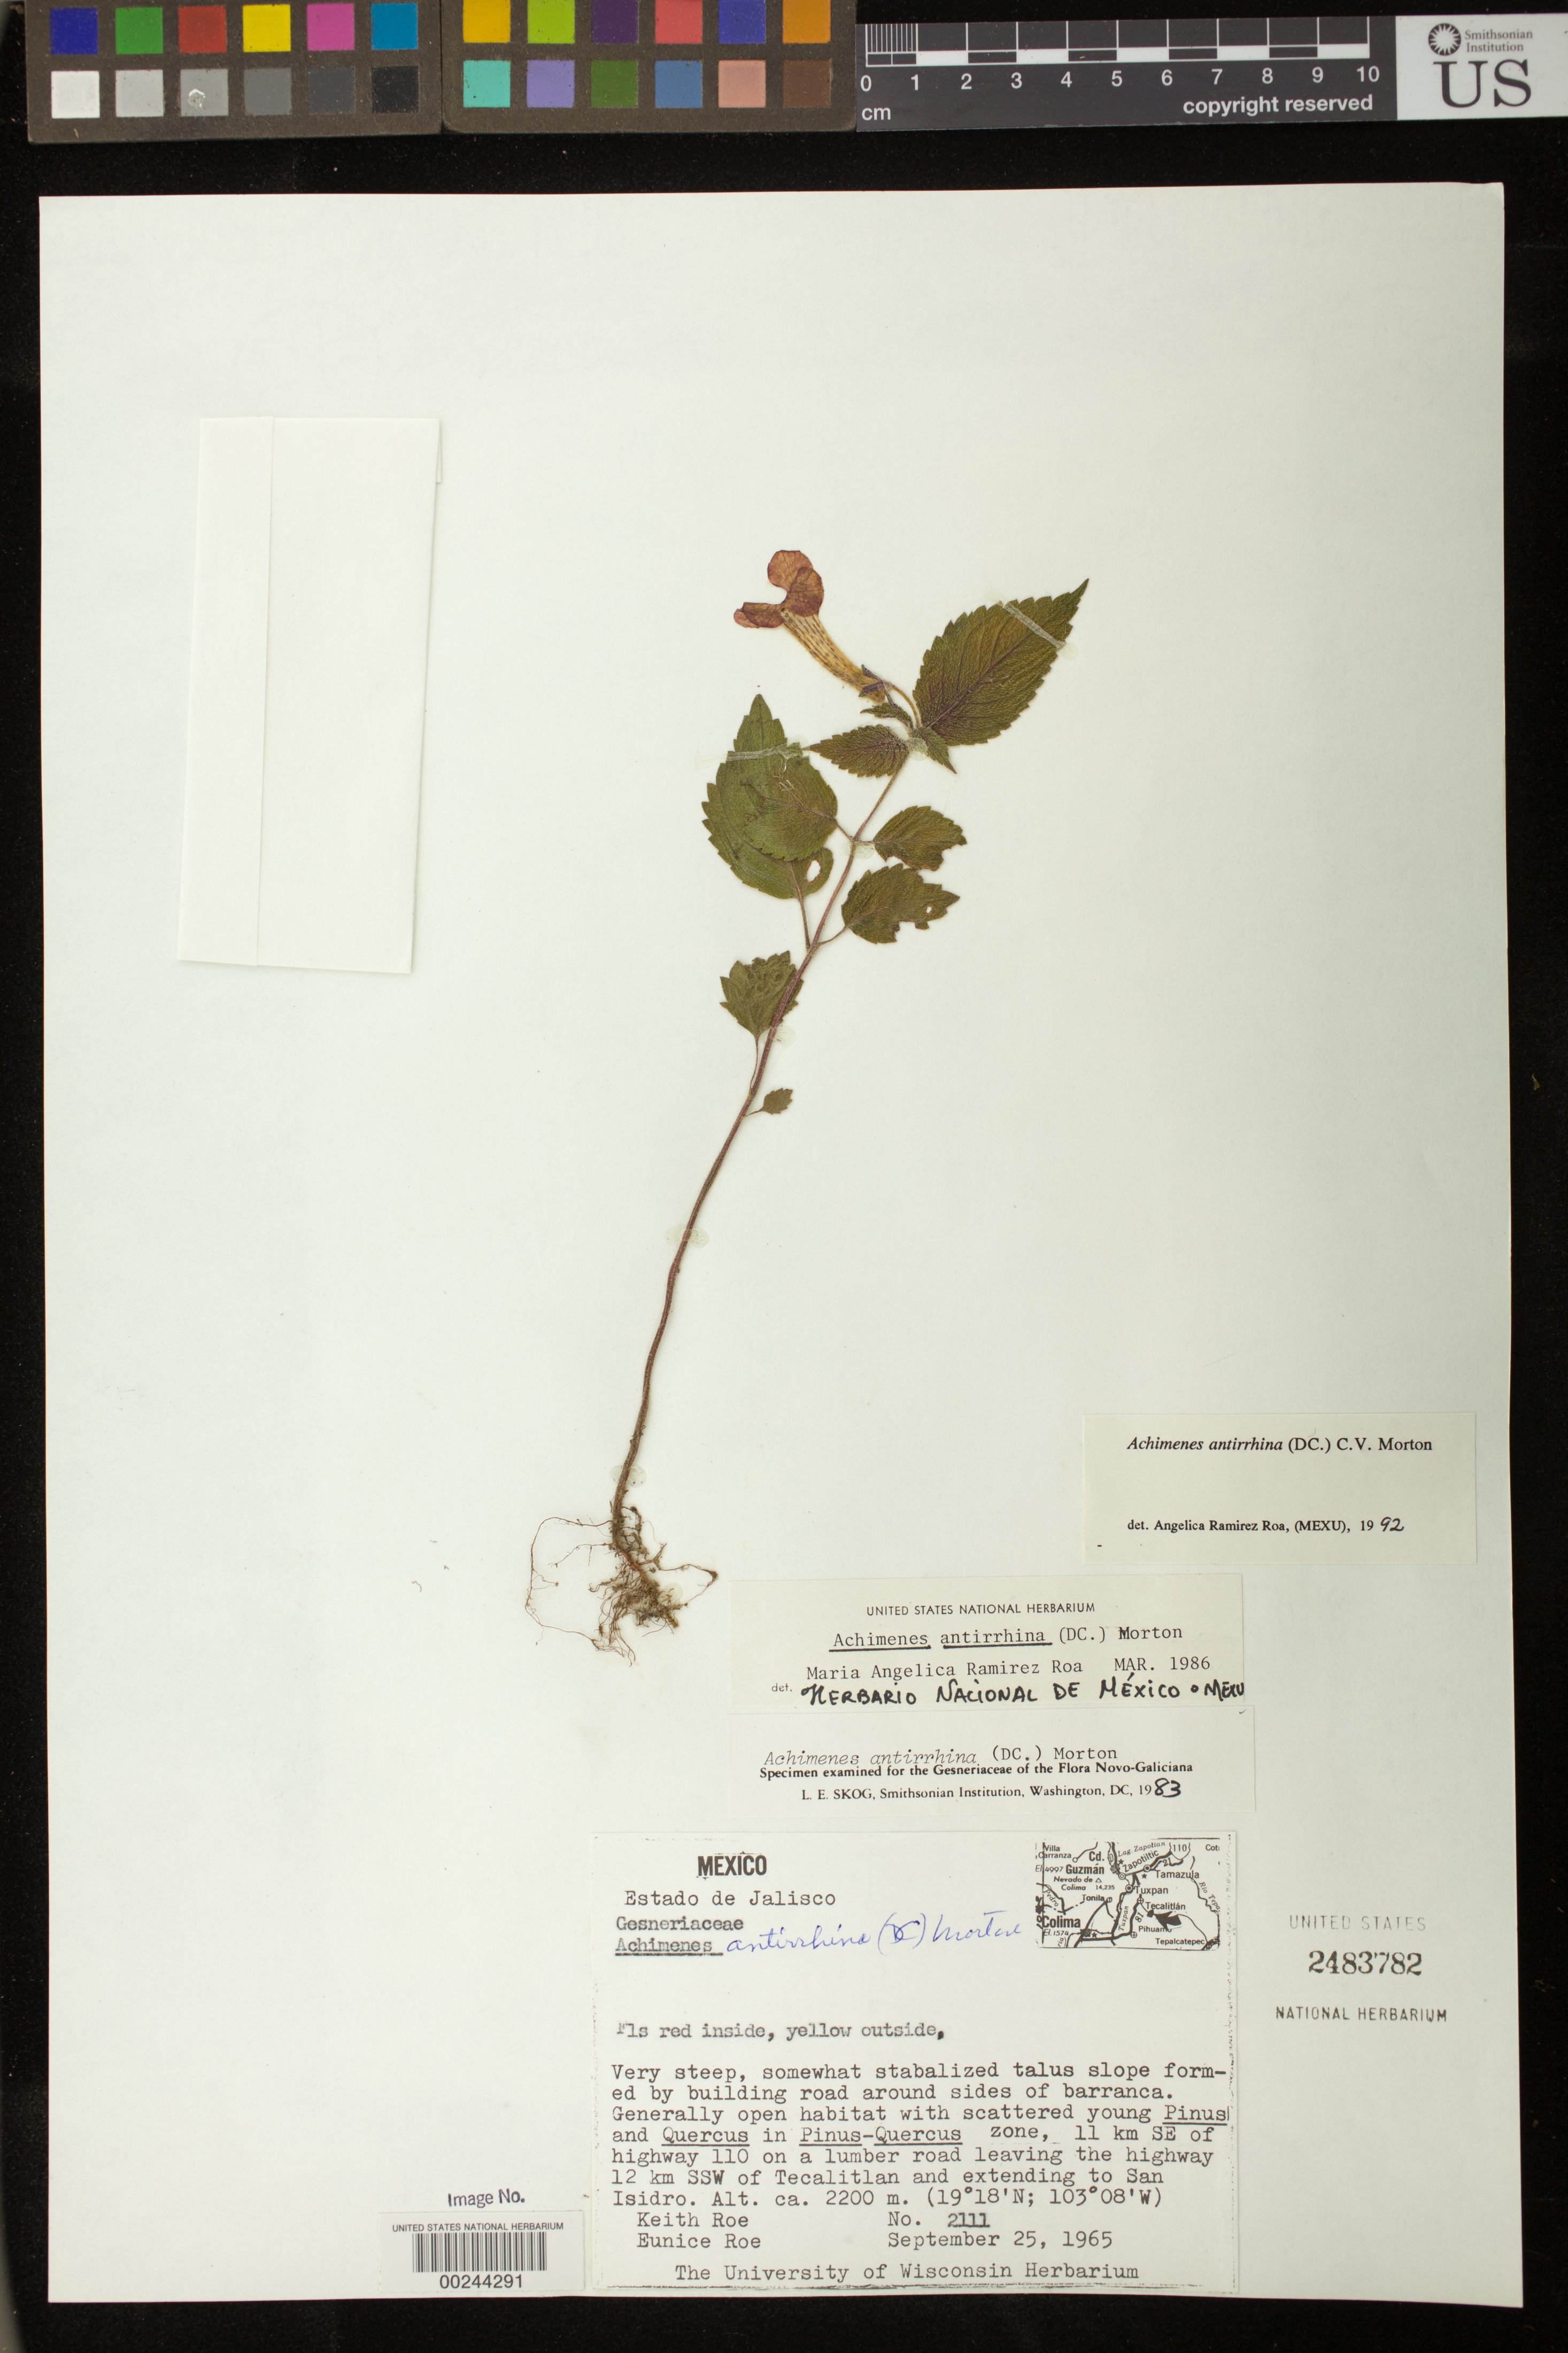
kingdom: Plantae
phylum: Tracheophyta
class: Magnoliopsida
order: Lamiales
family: Gesneriaceae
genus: Achimenes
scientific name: Achimenes antirrhina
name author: (DC.) C.V. Morton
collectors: K. Roe & E. Roe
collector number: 2111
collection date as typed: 25 Sep 1965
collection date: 1965-09-25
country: Mexico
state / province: Jalisco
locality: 11 km SE of highway 110 on a lumber road leaving the highway 12 km SSW of Tecalitlan and extending to San Isidro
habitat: Very steep, somewhat stabalized talus slope formed by building road ...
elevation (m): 2200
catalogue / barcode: US 2483782